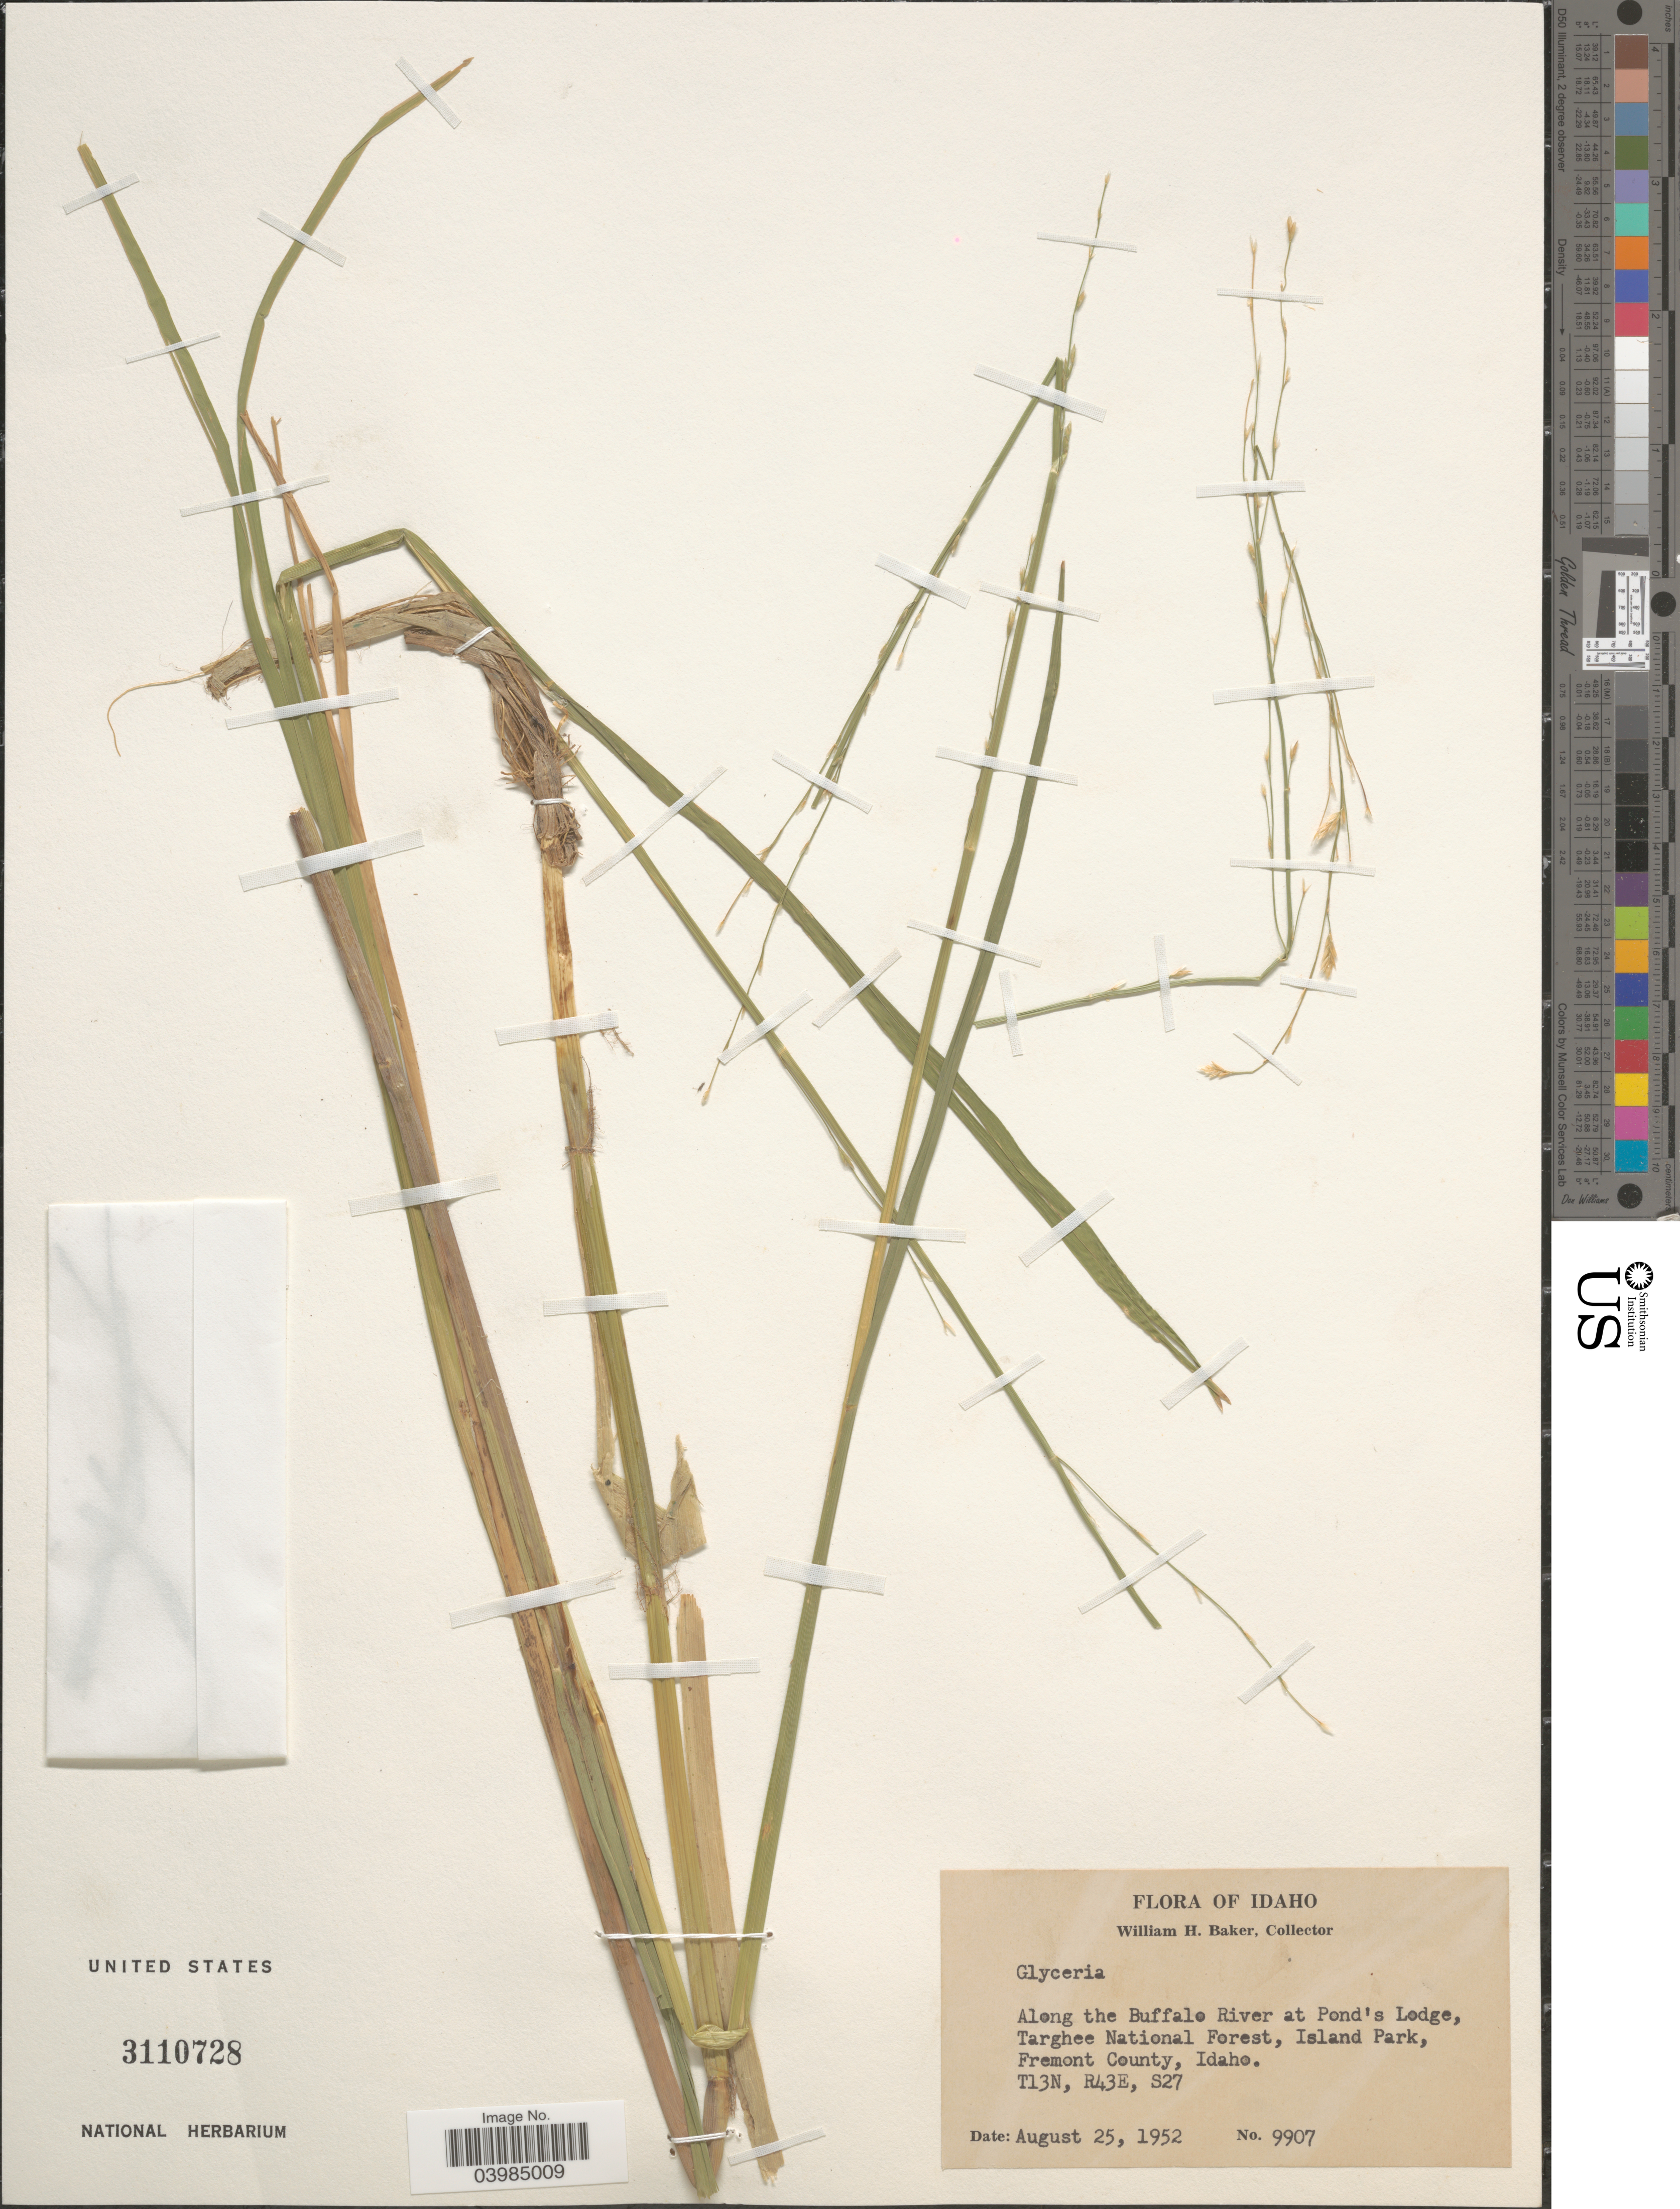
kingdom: Plantae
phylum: Tracheophyta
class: Liliopsida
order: Poales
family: Poaceae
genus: Glyceria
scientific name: Glyceria sp.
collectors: W. H. Baker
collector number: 9907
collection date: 1952-08-25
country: United States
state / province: Idaho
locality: Along the Buffalo River at Pond's Lodge, Targhee National Forest, Island Park, Fremont County. T13N, R43E, S27.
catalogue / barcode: US 3110728